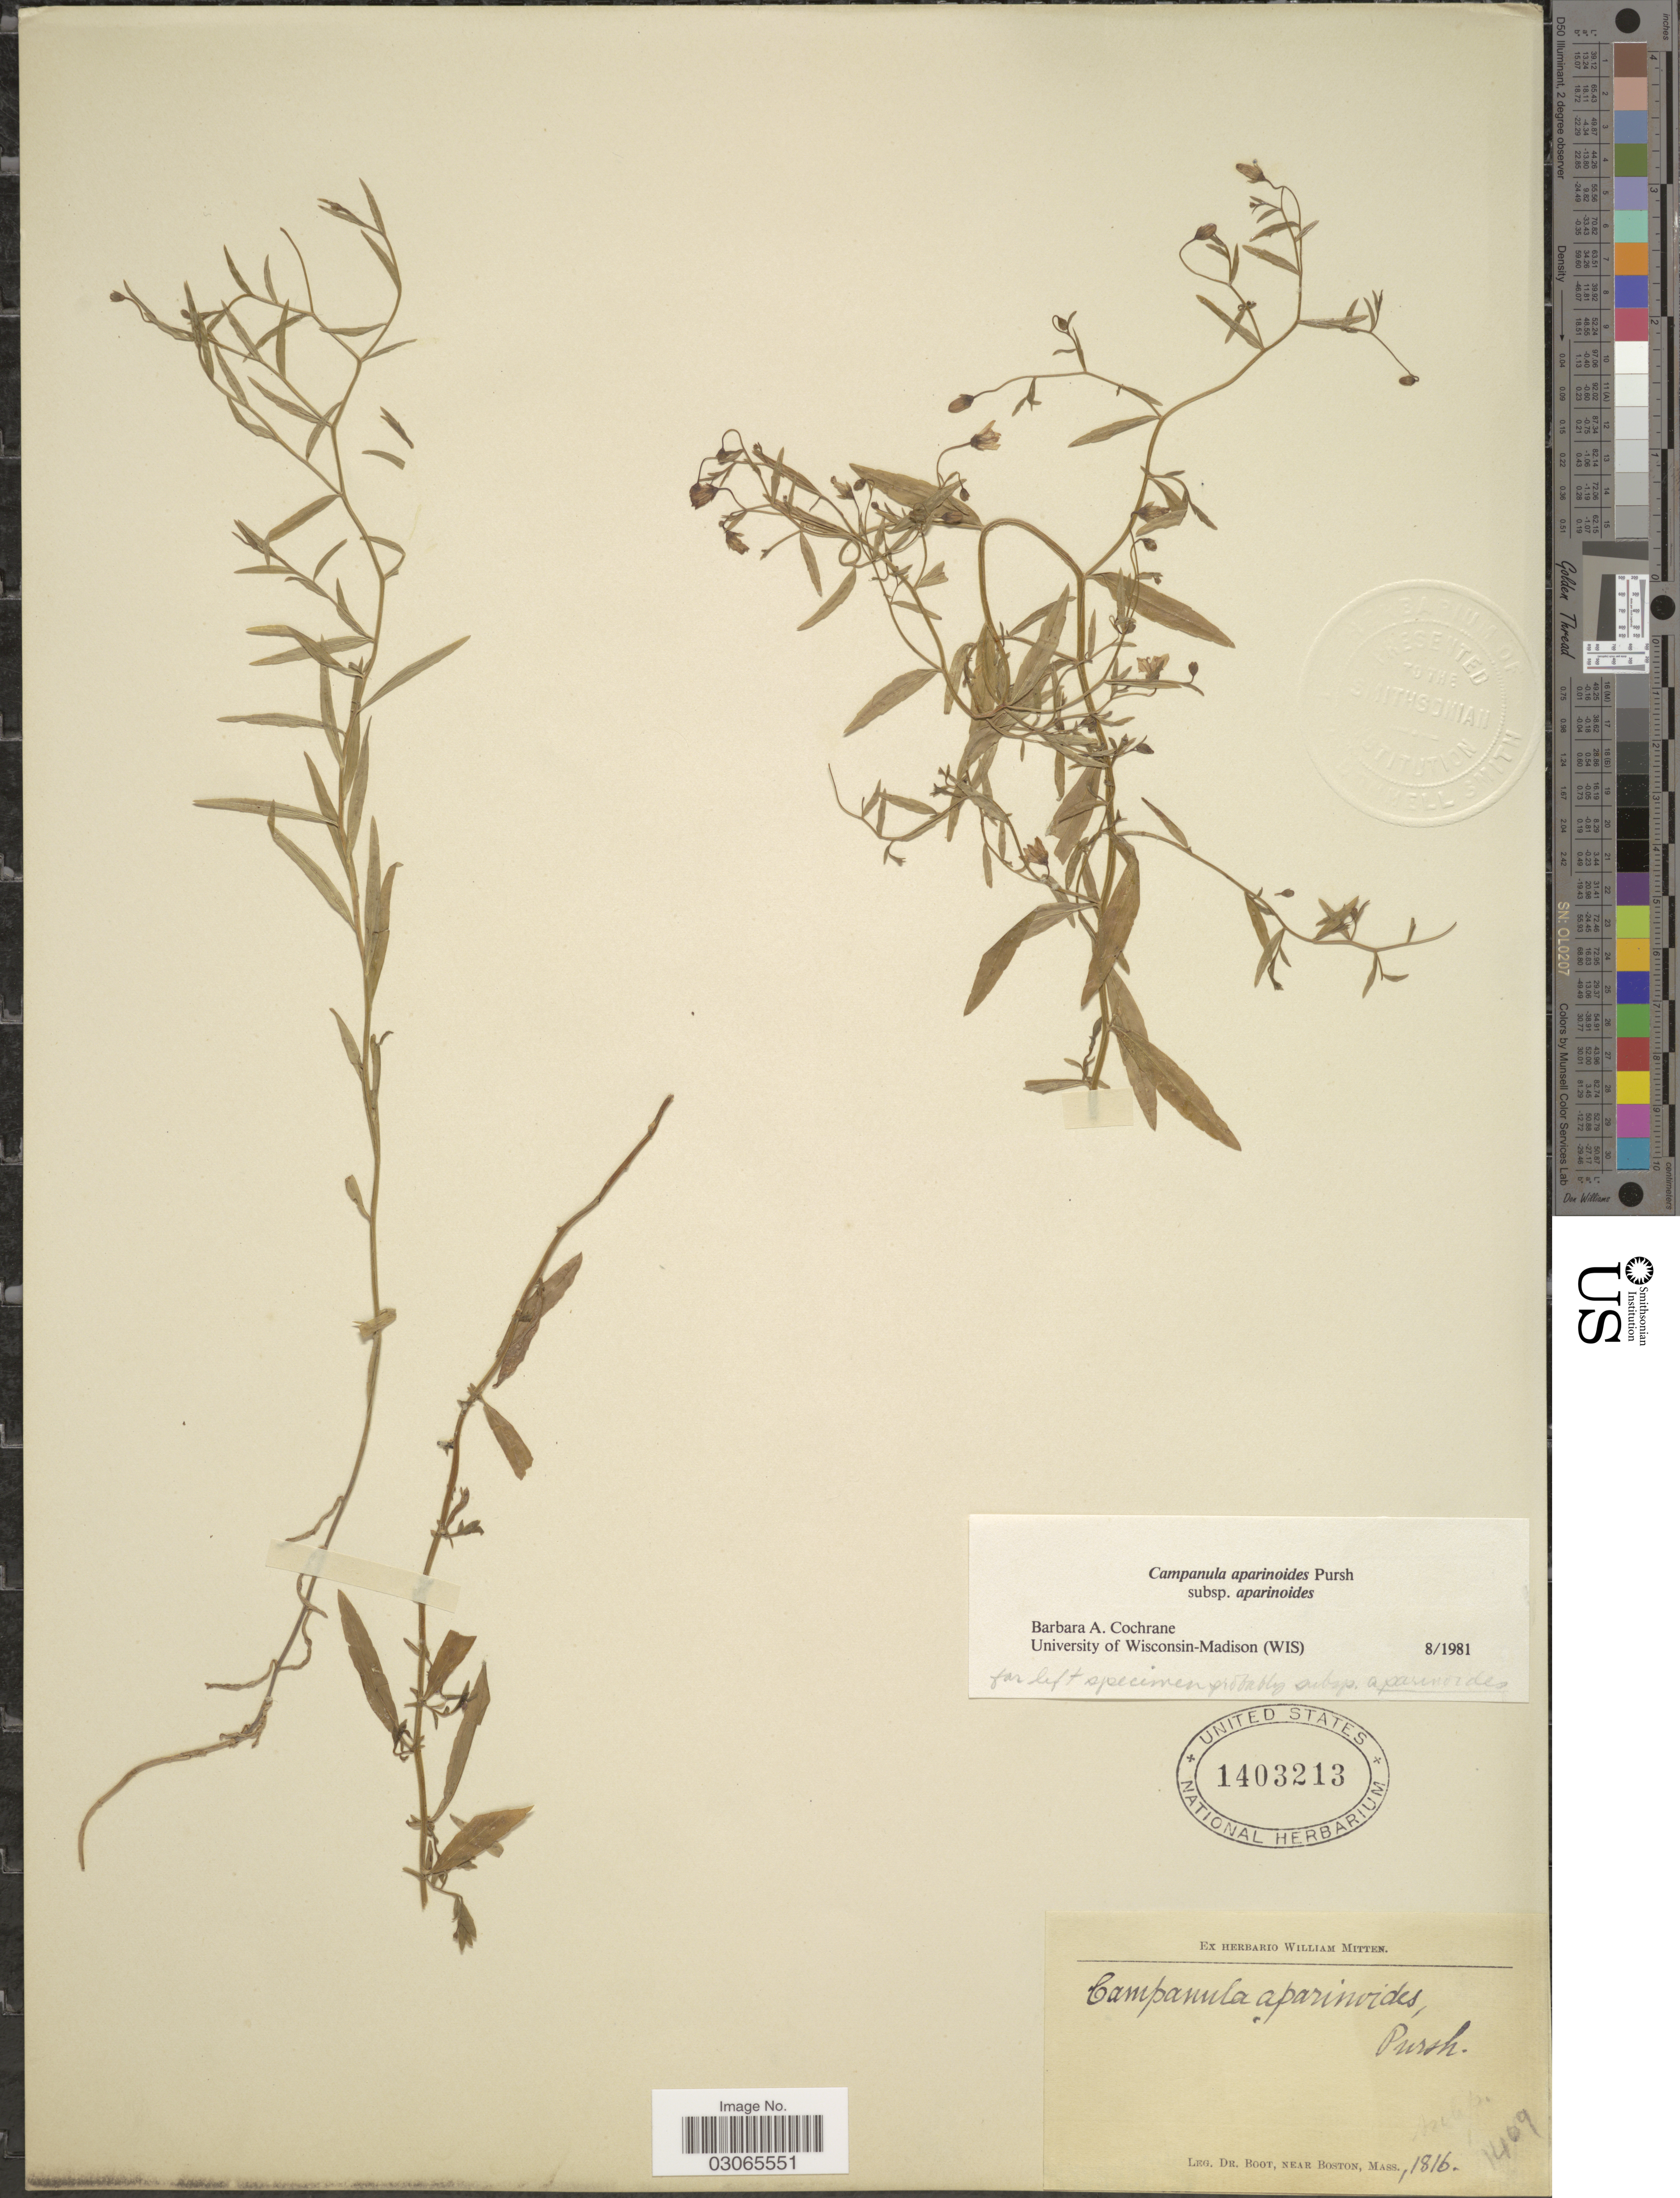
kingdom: Plantae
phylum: Tracheophyta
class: Magnoliopsida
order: Asterales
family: Campanulaceae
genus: Campanula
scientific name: Campanula aparinoides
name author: Pursh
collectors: -. Boot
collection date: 1816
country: United States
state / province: Massachusetts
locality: Near Boston.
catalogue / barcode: US 1403213